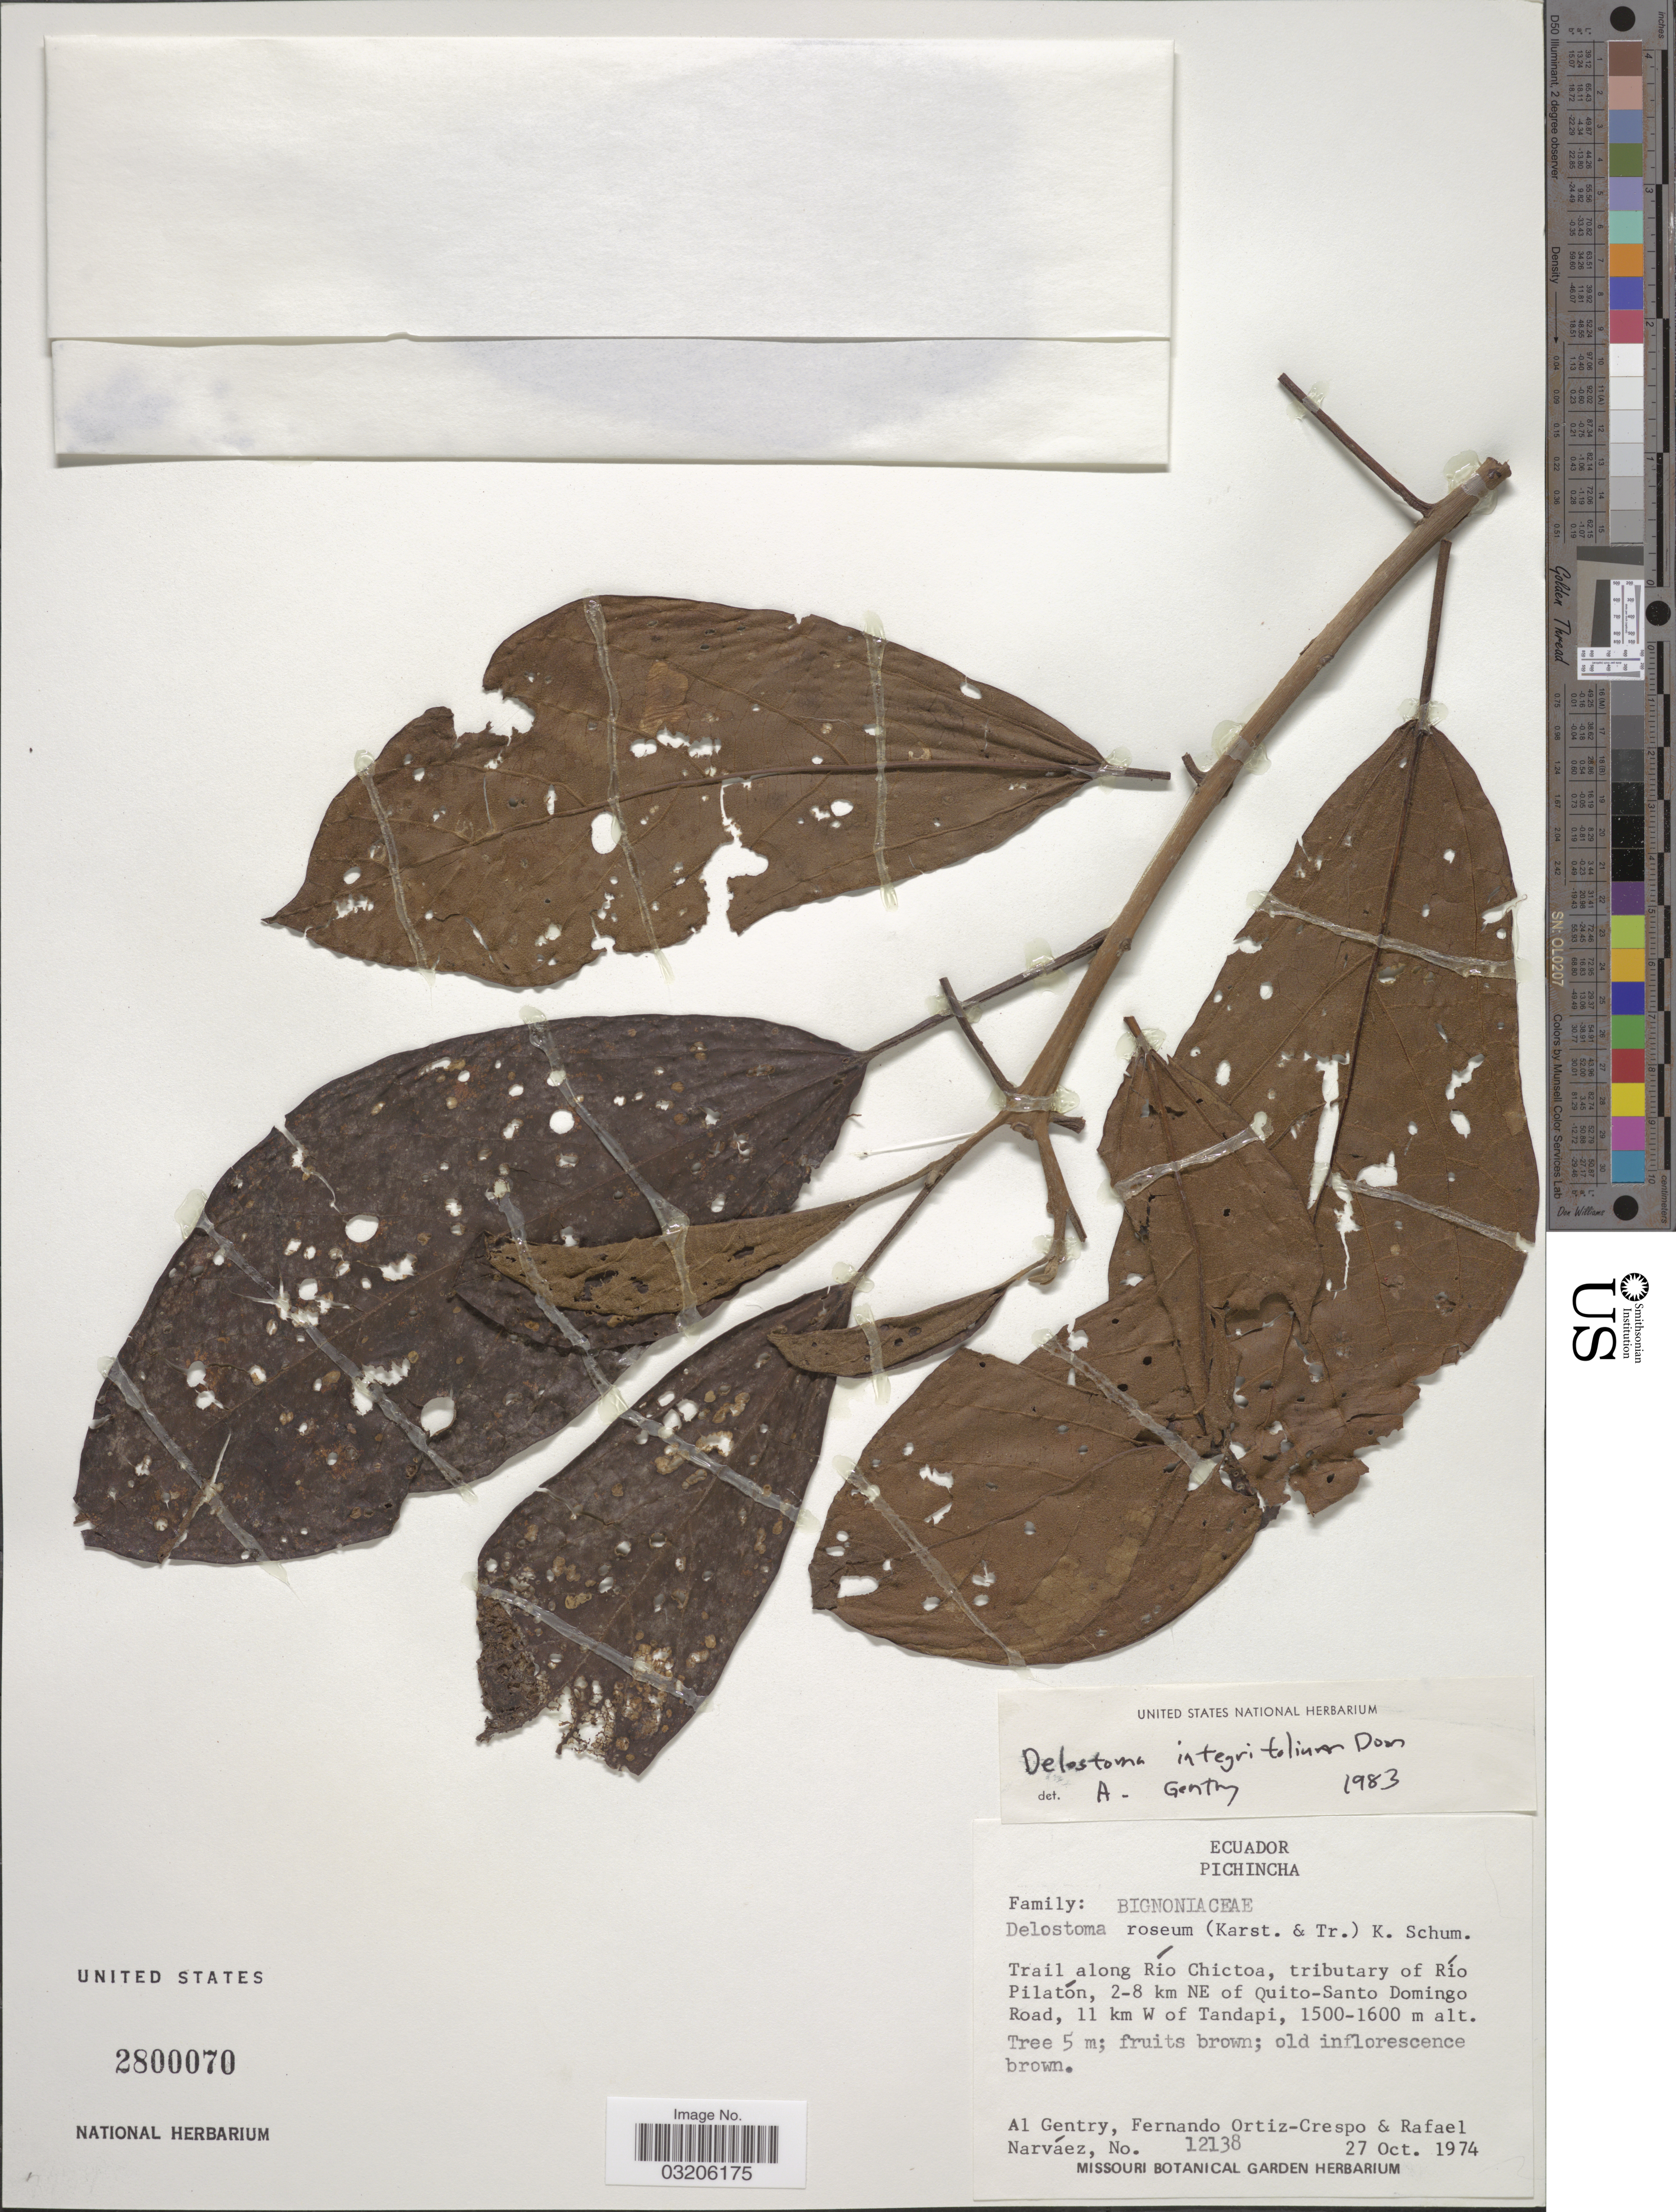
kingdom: Plantae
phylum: Tracheophyta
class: Magnoliopsida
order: Lamiales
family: Bignoniaceae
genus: Delostoma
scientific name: Delostoma integrifolium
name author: D. Don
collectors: A. H. Gentry, F. Ortiz-Crespo & R. Narváez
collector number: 12138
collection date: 1974-10-27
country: Ecuador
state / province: Pichincha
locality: Trail along Río Chictoa, tributary of Río Pilatón, 2-8 km NE of Quito-Santo Domingo Road, 11 km W of Tandapi.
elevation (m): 1500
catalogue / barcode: US 2800070